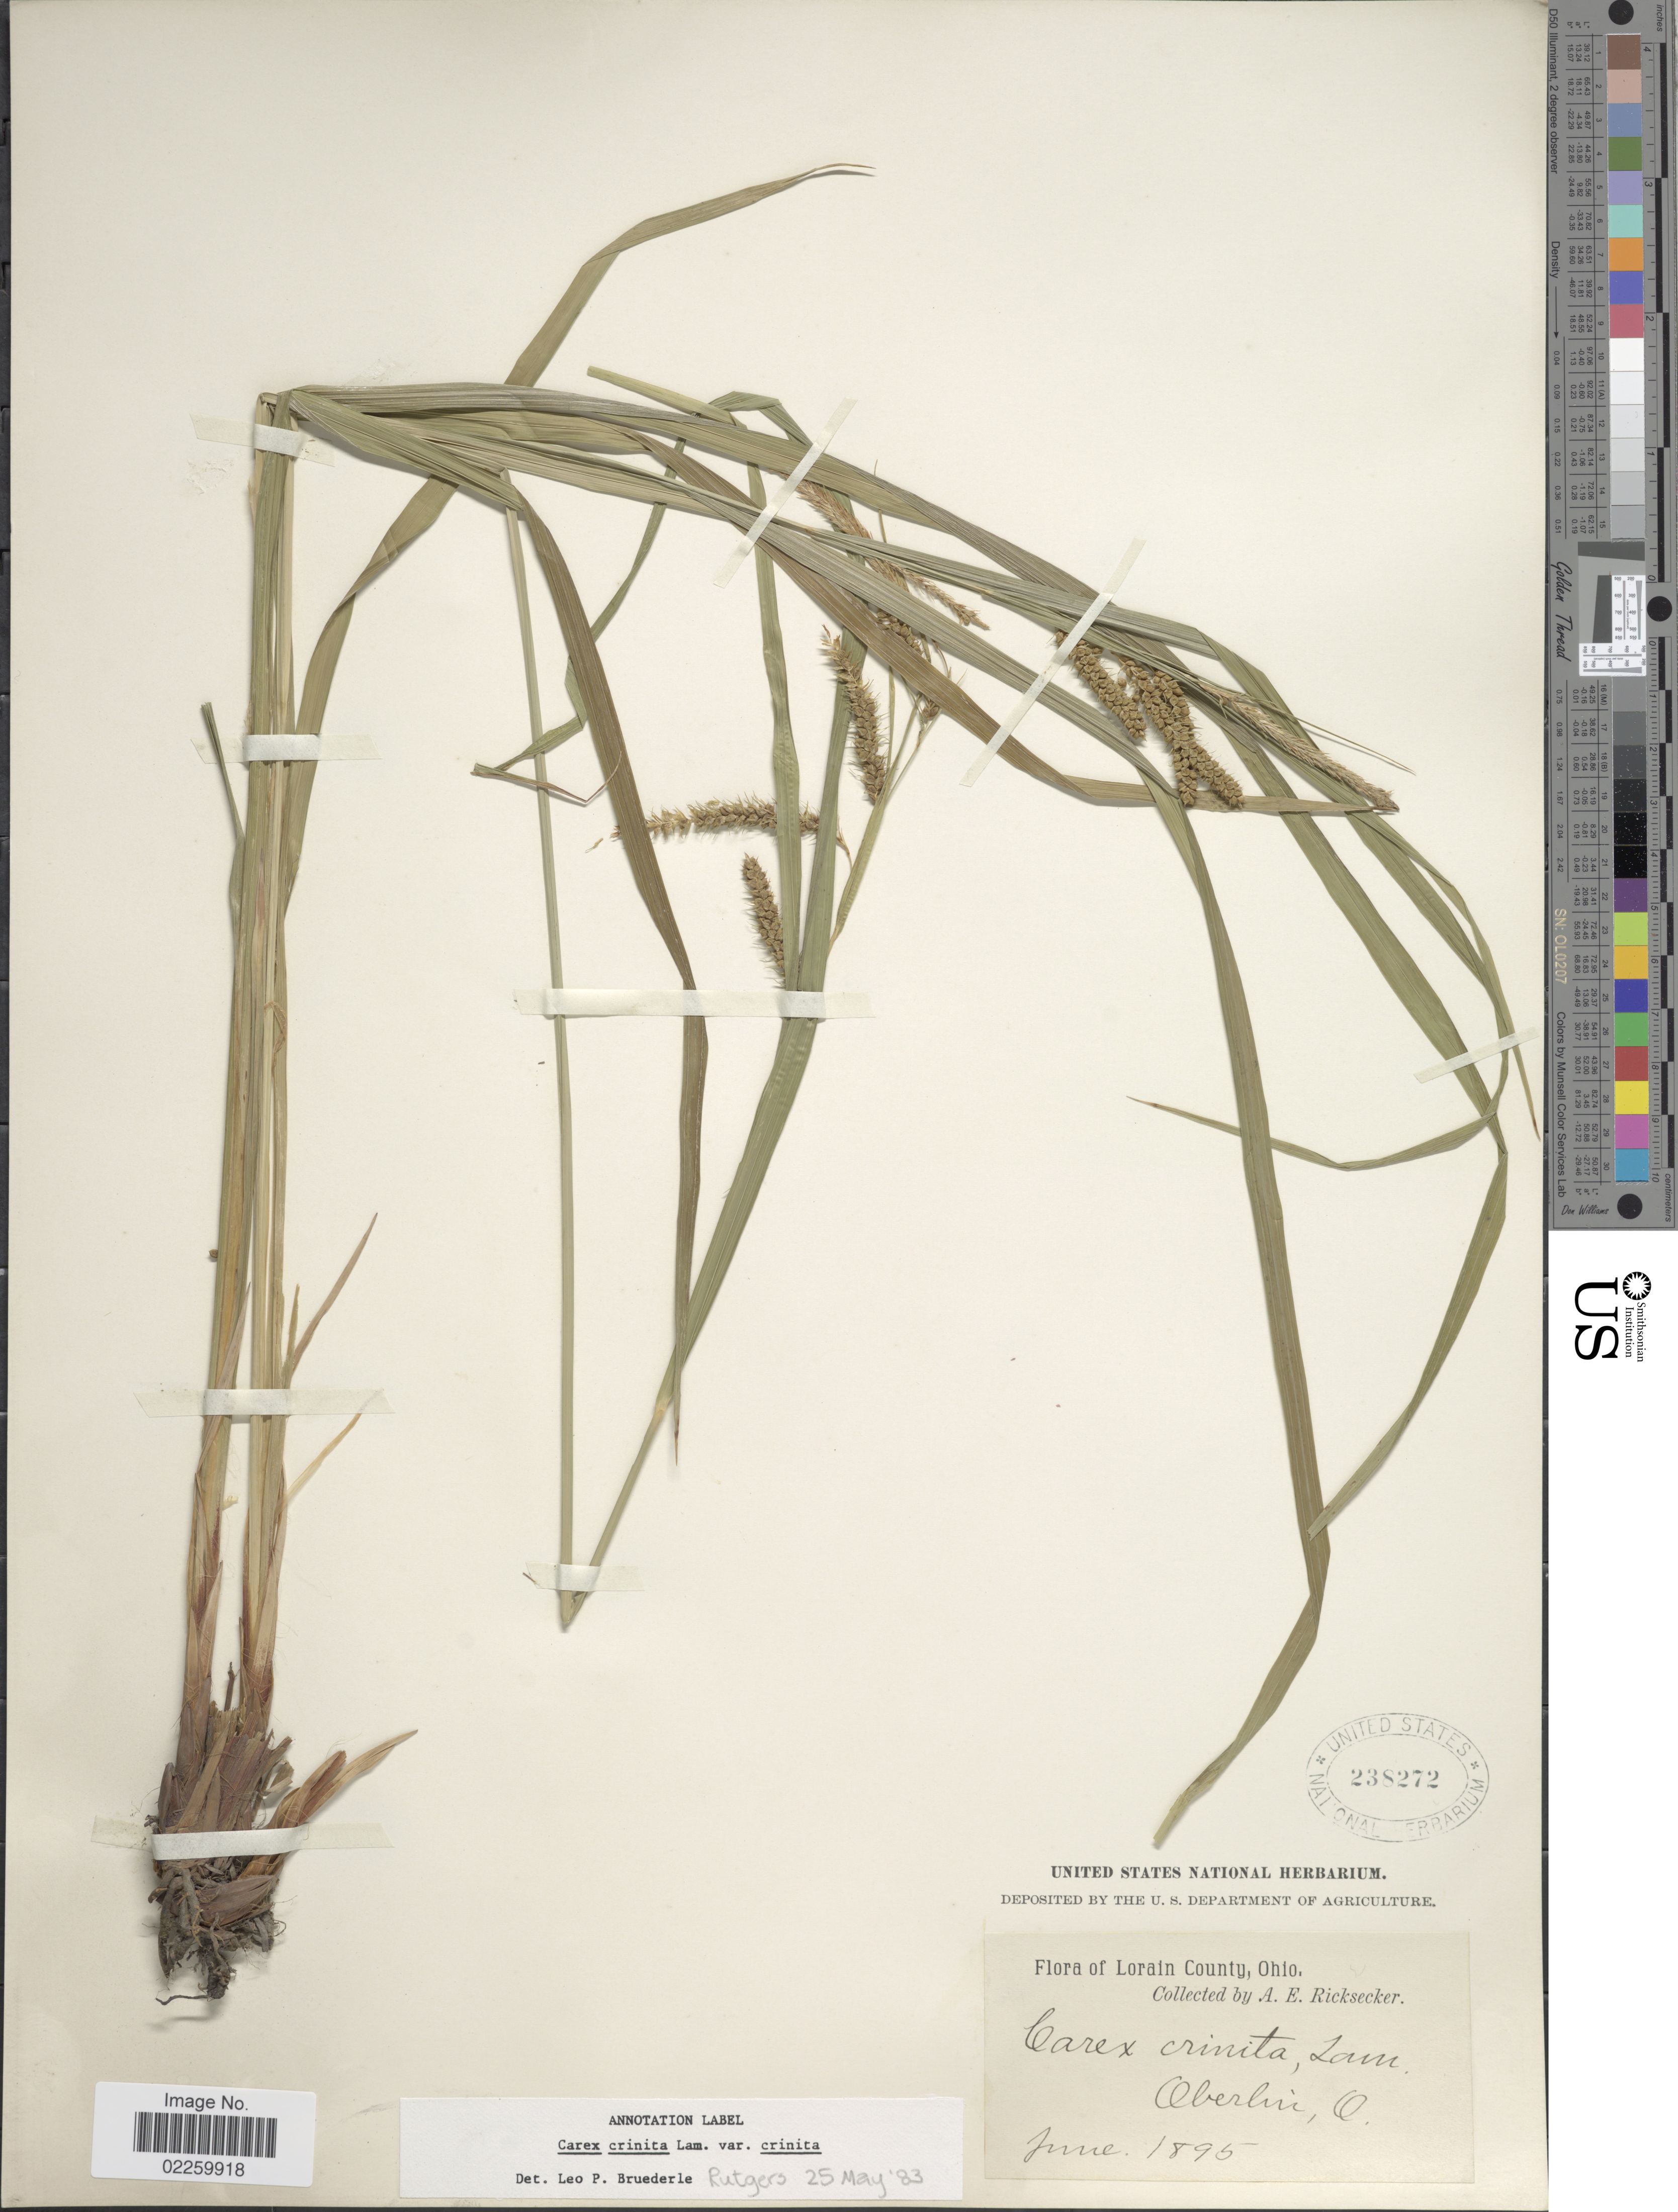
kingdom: Plantae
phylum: Tracheophyta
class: Liliopsida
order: Poales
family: Cyperaceae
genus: Carex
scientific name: Carex crinita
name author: Lam.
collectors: A. E. Ricksecker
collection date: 1895-06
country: United States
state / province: Ohio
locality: Lorain County, Oberlin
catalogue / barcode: US 238272